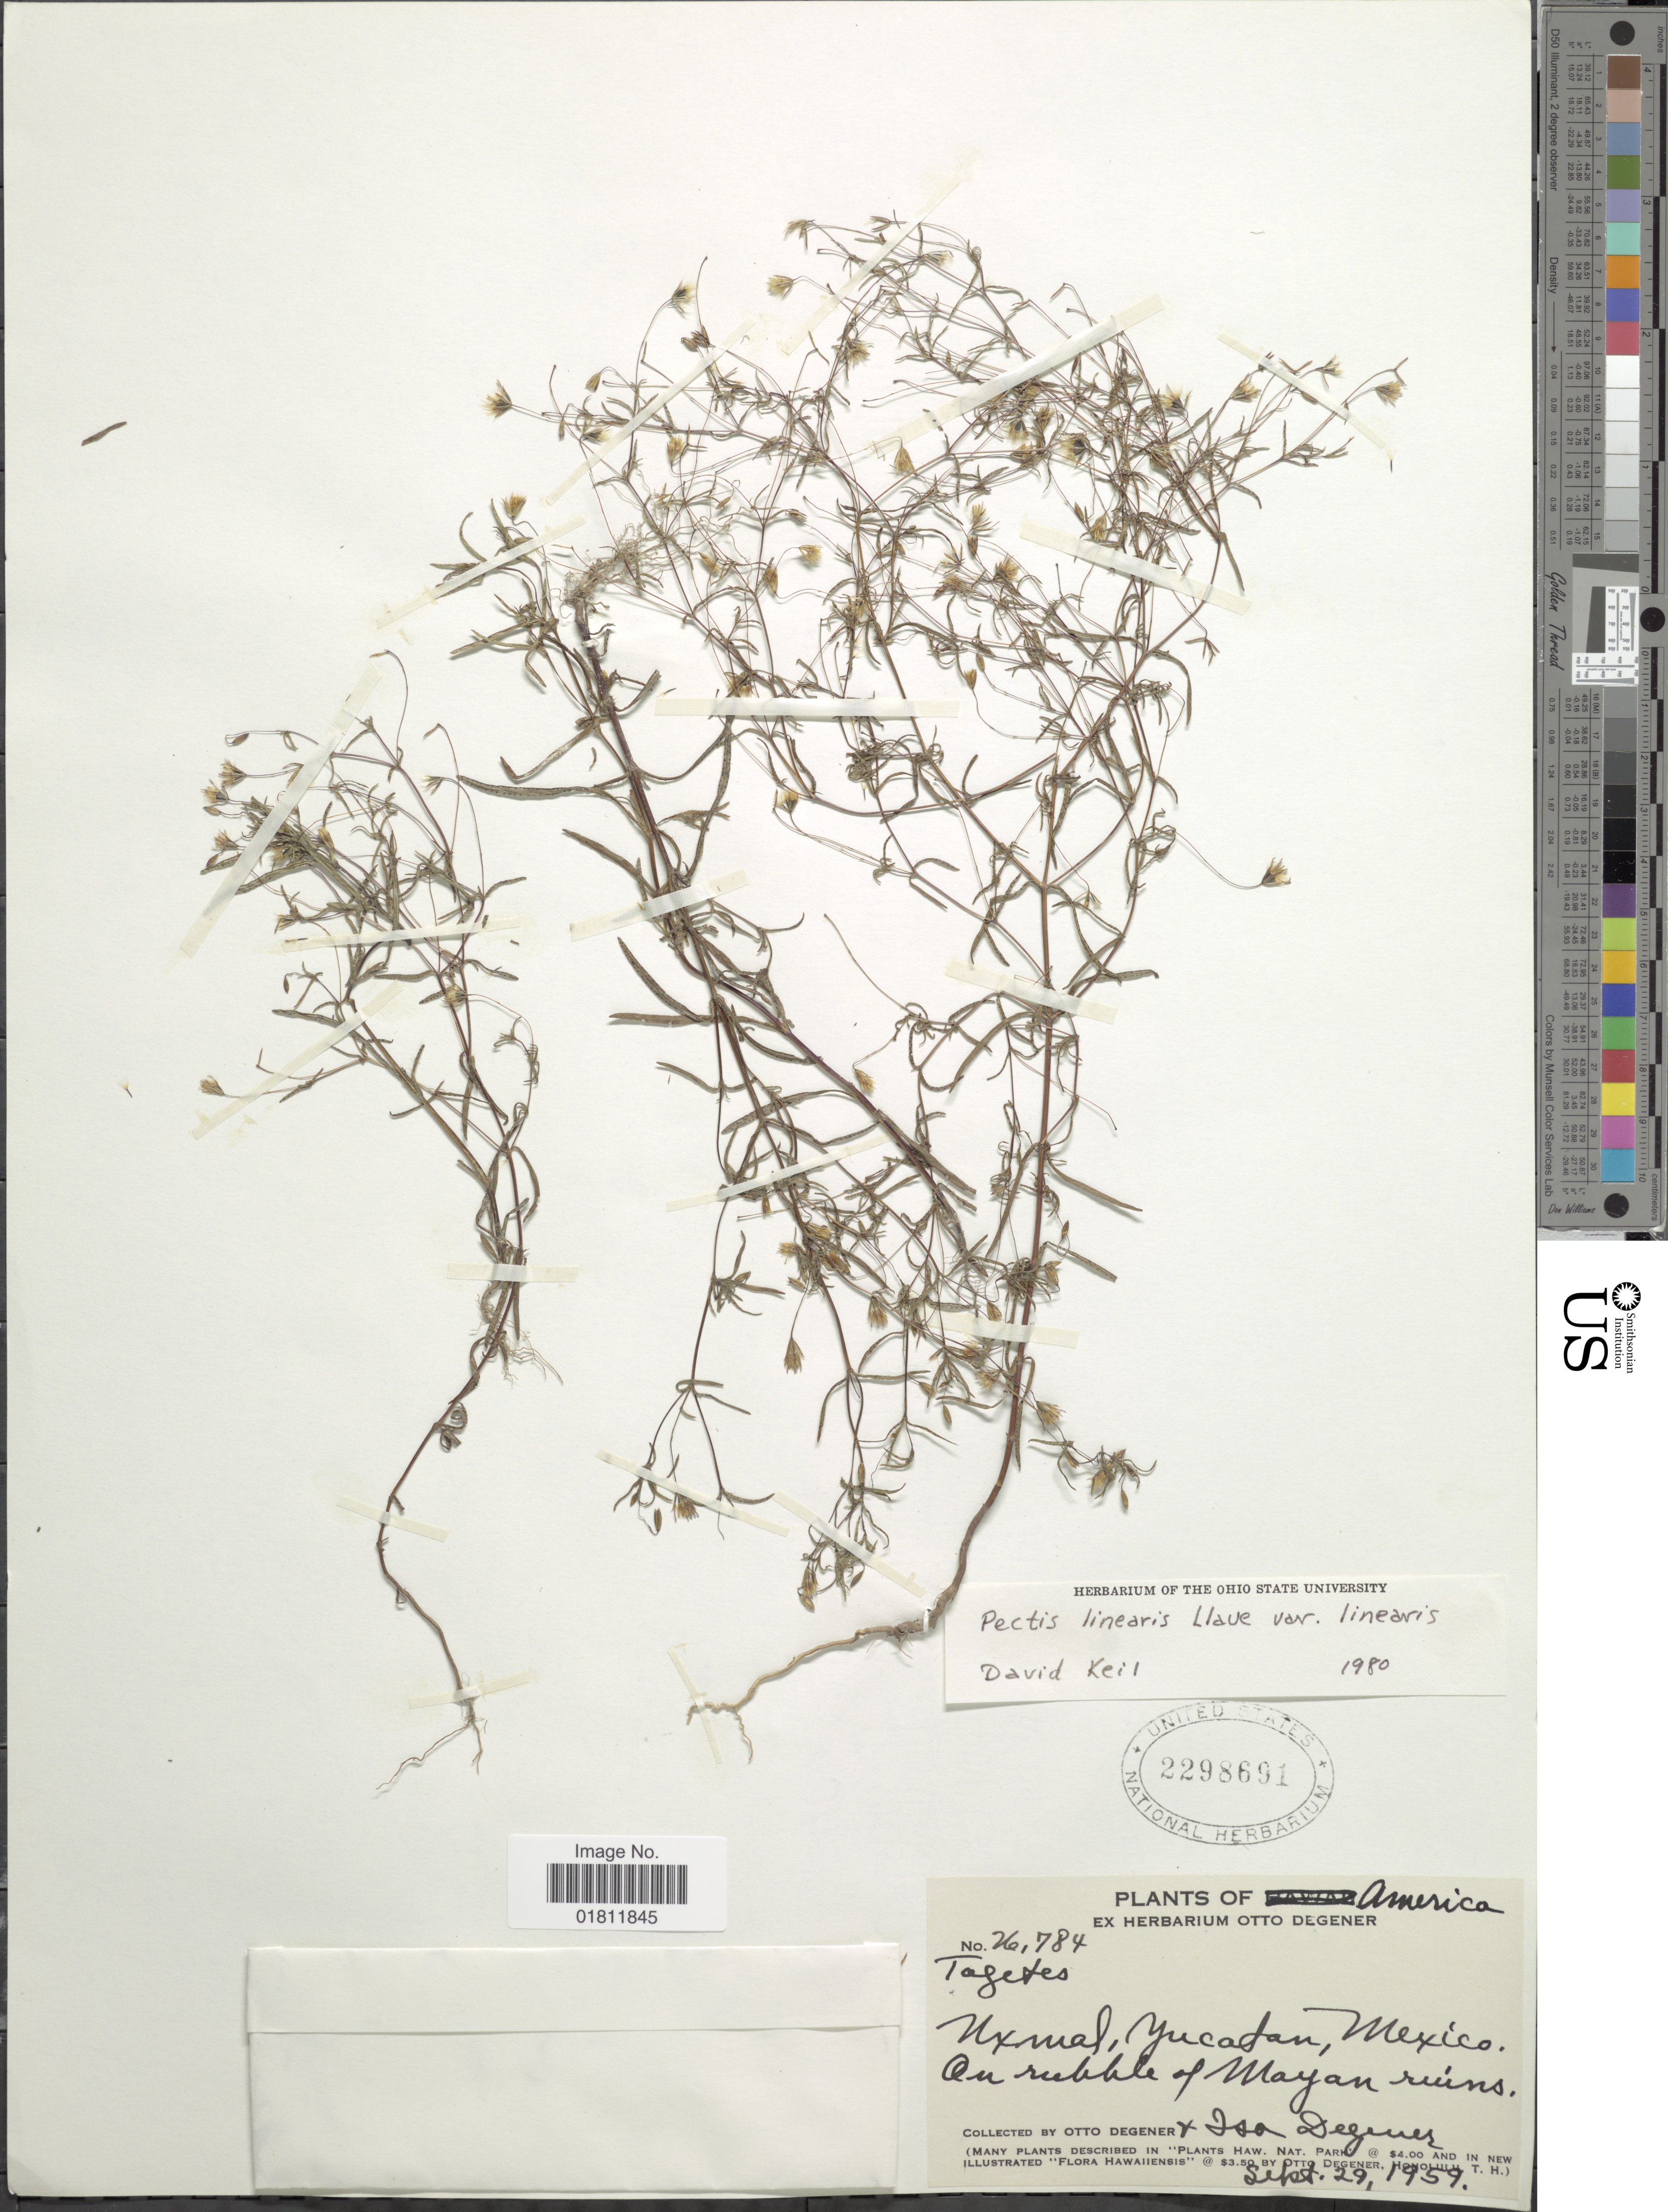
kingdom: Plantae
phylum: Tracheophyta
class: Magnoliopsida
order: Asterales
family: Asteraceae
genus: Pectis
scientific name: Pectis linearis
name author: La Llave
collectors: O. Degener & O. Degener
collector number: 26784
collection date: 1959-09-29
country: Mexico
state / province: Yucatán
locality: Nxmal, Yucatan, Mexico. On ruuble of Mayan ruins.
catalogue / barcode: US 2298691